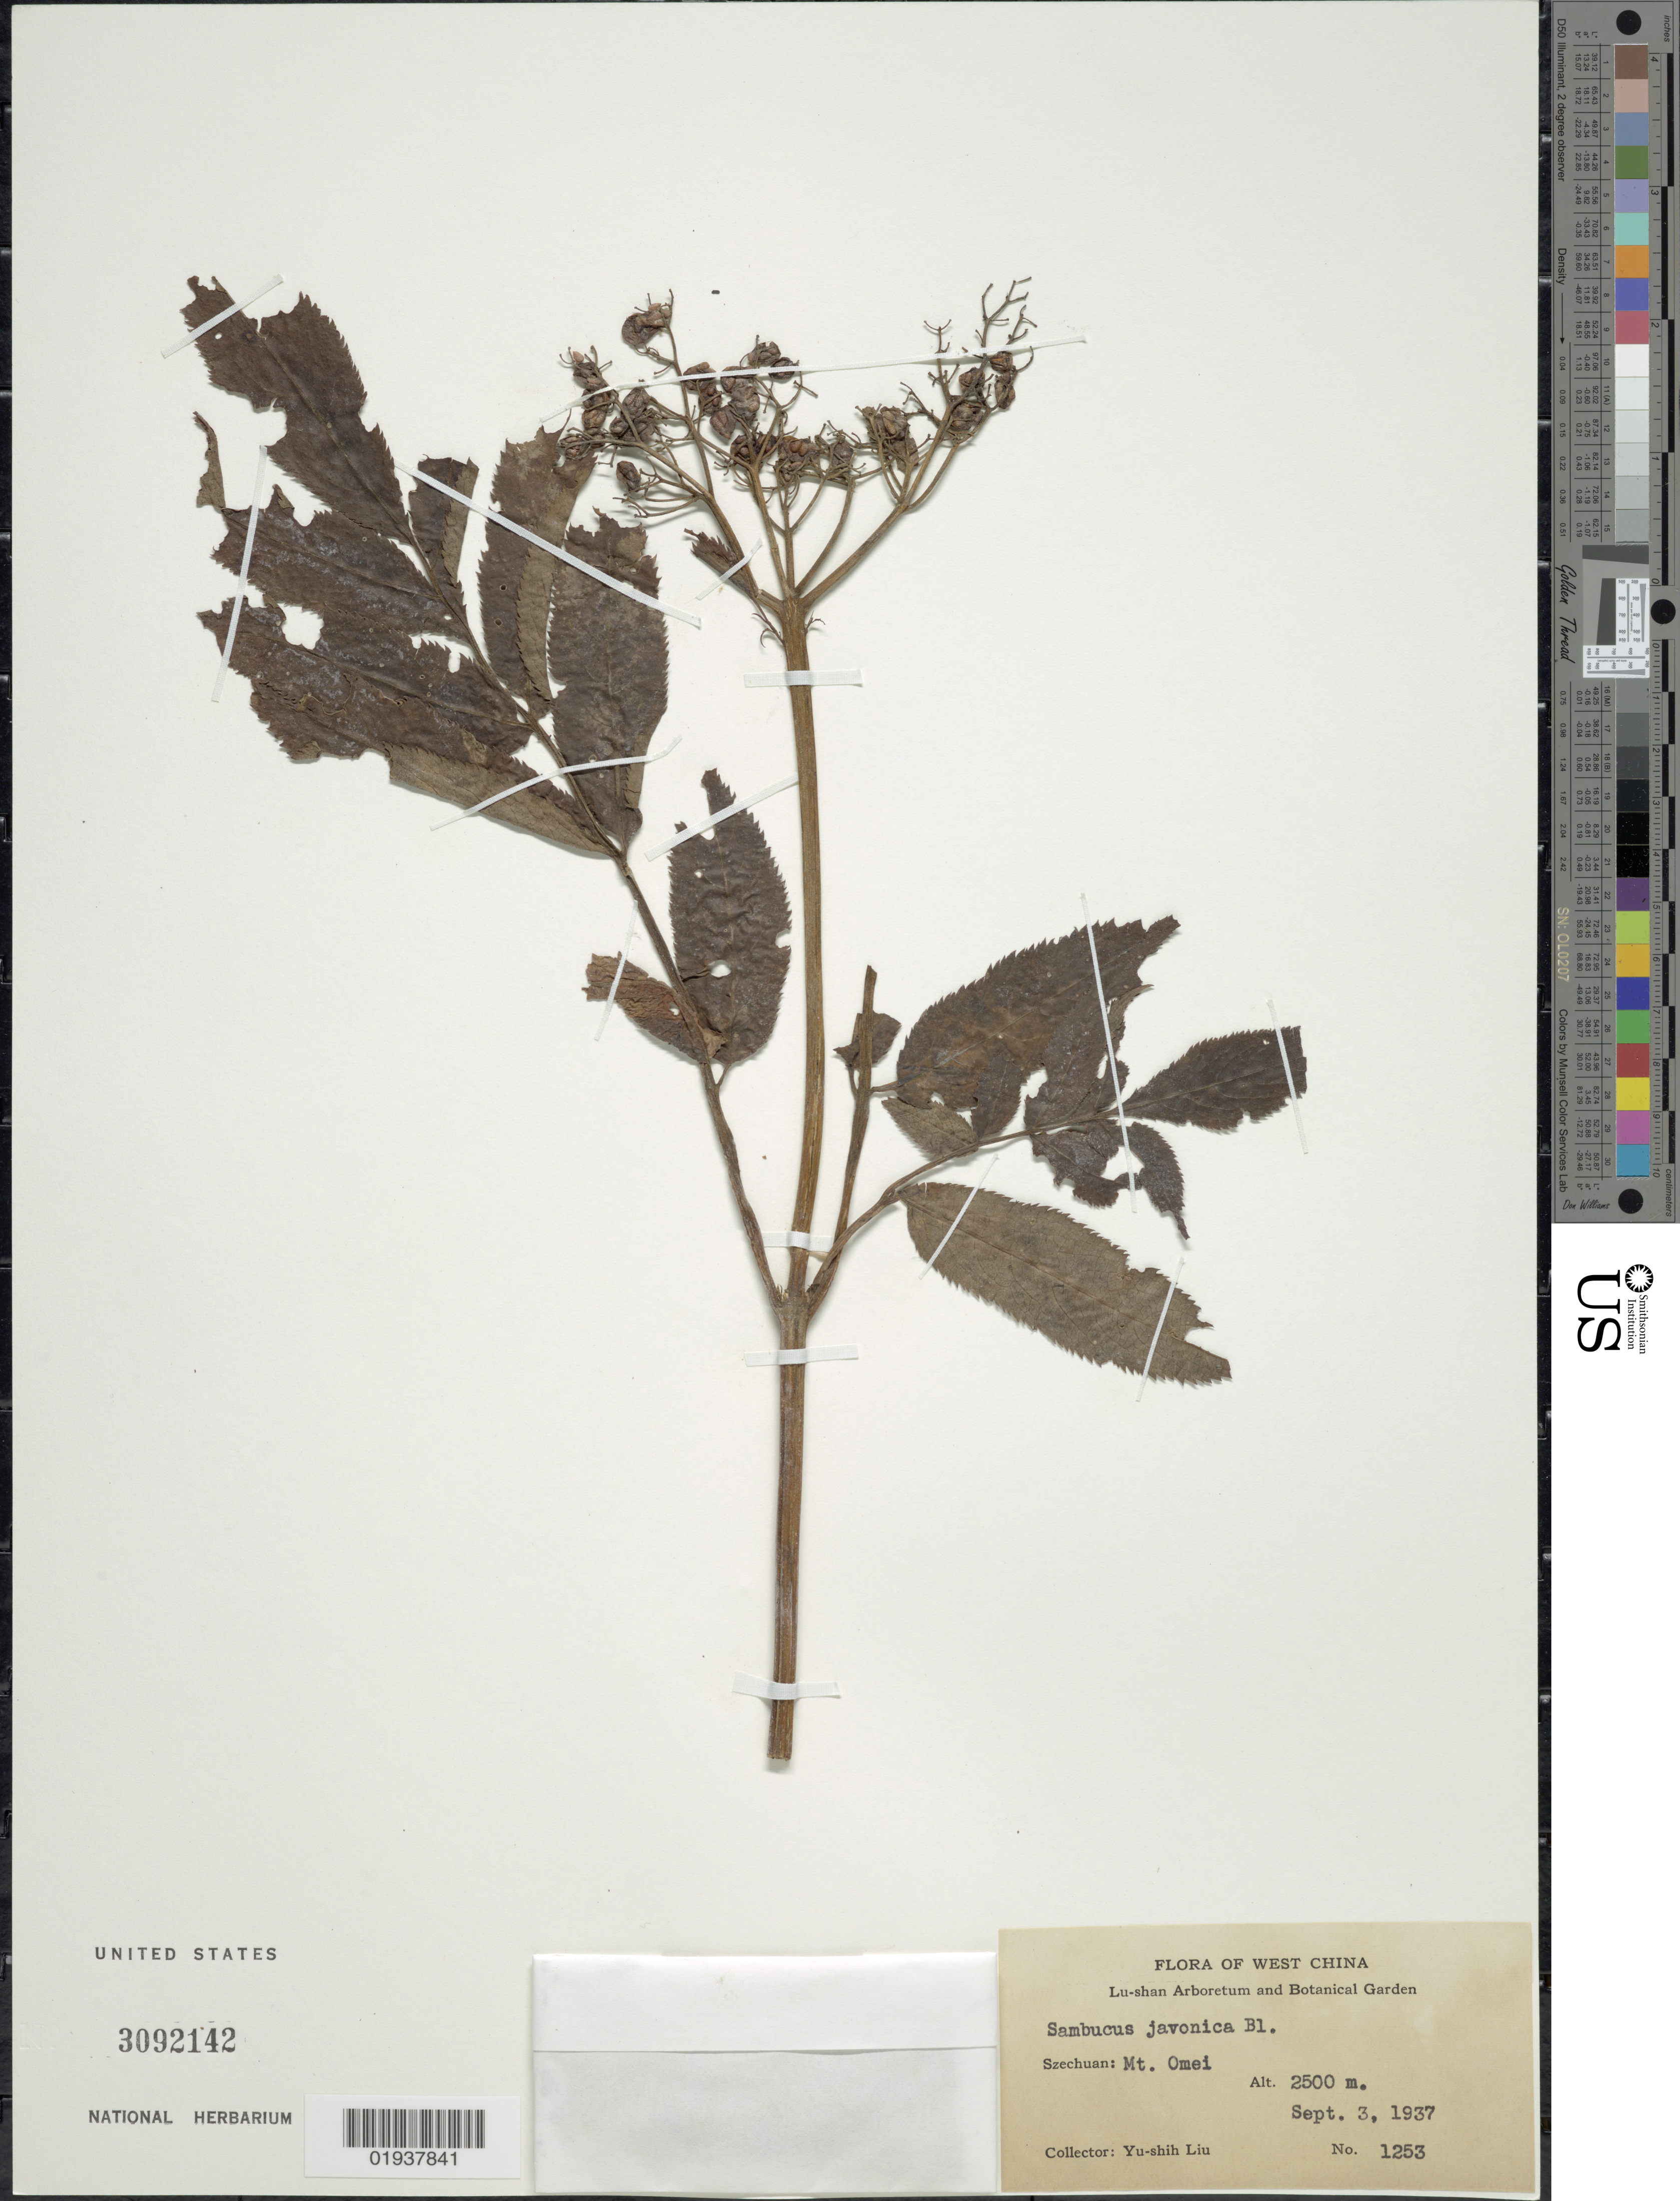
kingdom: Plantae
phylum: Tracheophyta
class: Magnoliopsida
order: Dipsacales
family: Viburnaceae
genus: Sambucus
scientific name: Sambucus javanica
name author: Blume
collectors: Y.-S. Liu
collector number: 1253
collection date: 1937-09-03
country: China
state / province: Sichuan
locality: West China. Szechuan: Mt. Omei.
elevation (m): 2500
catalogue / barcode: US 3092142